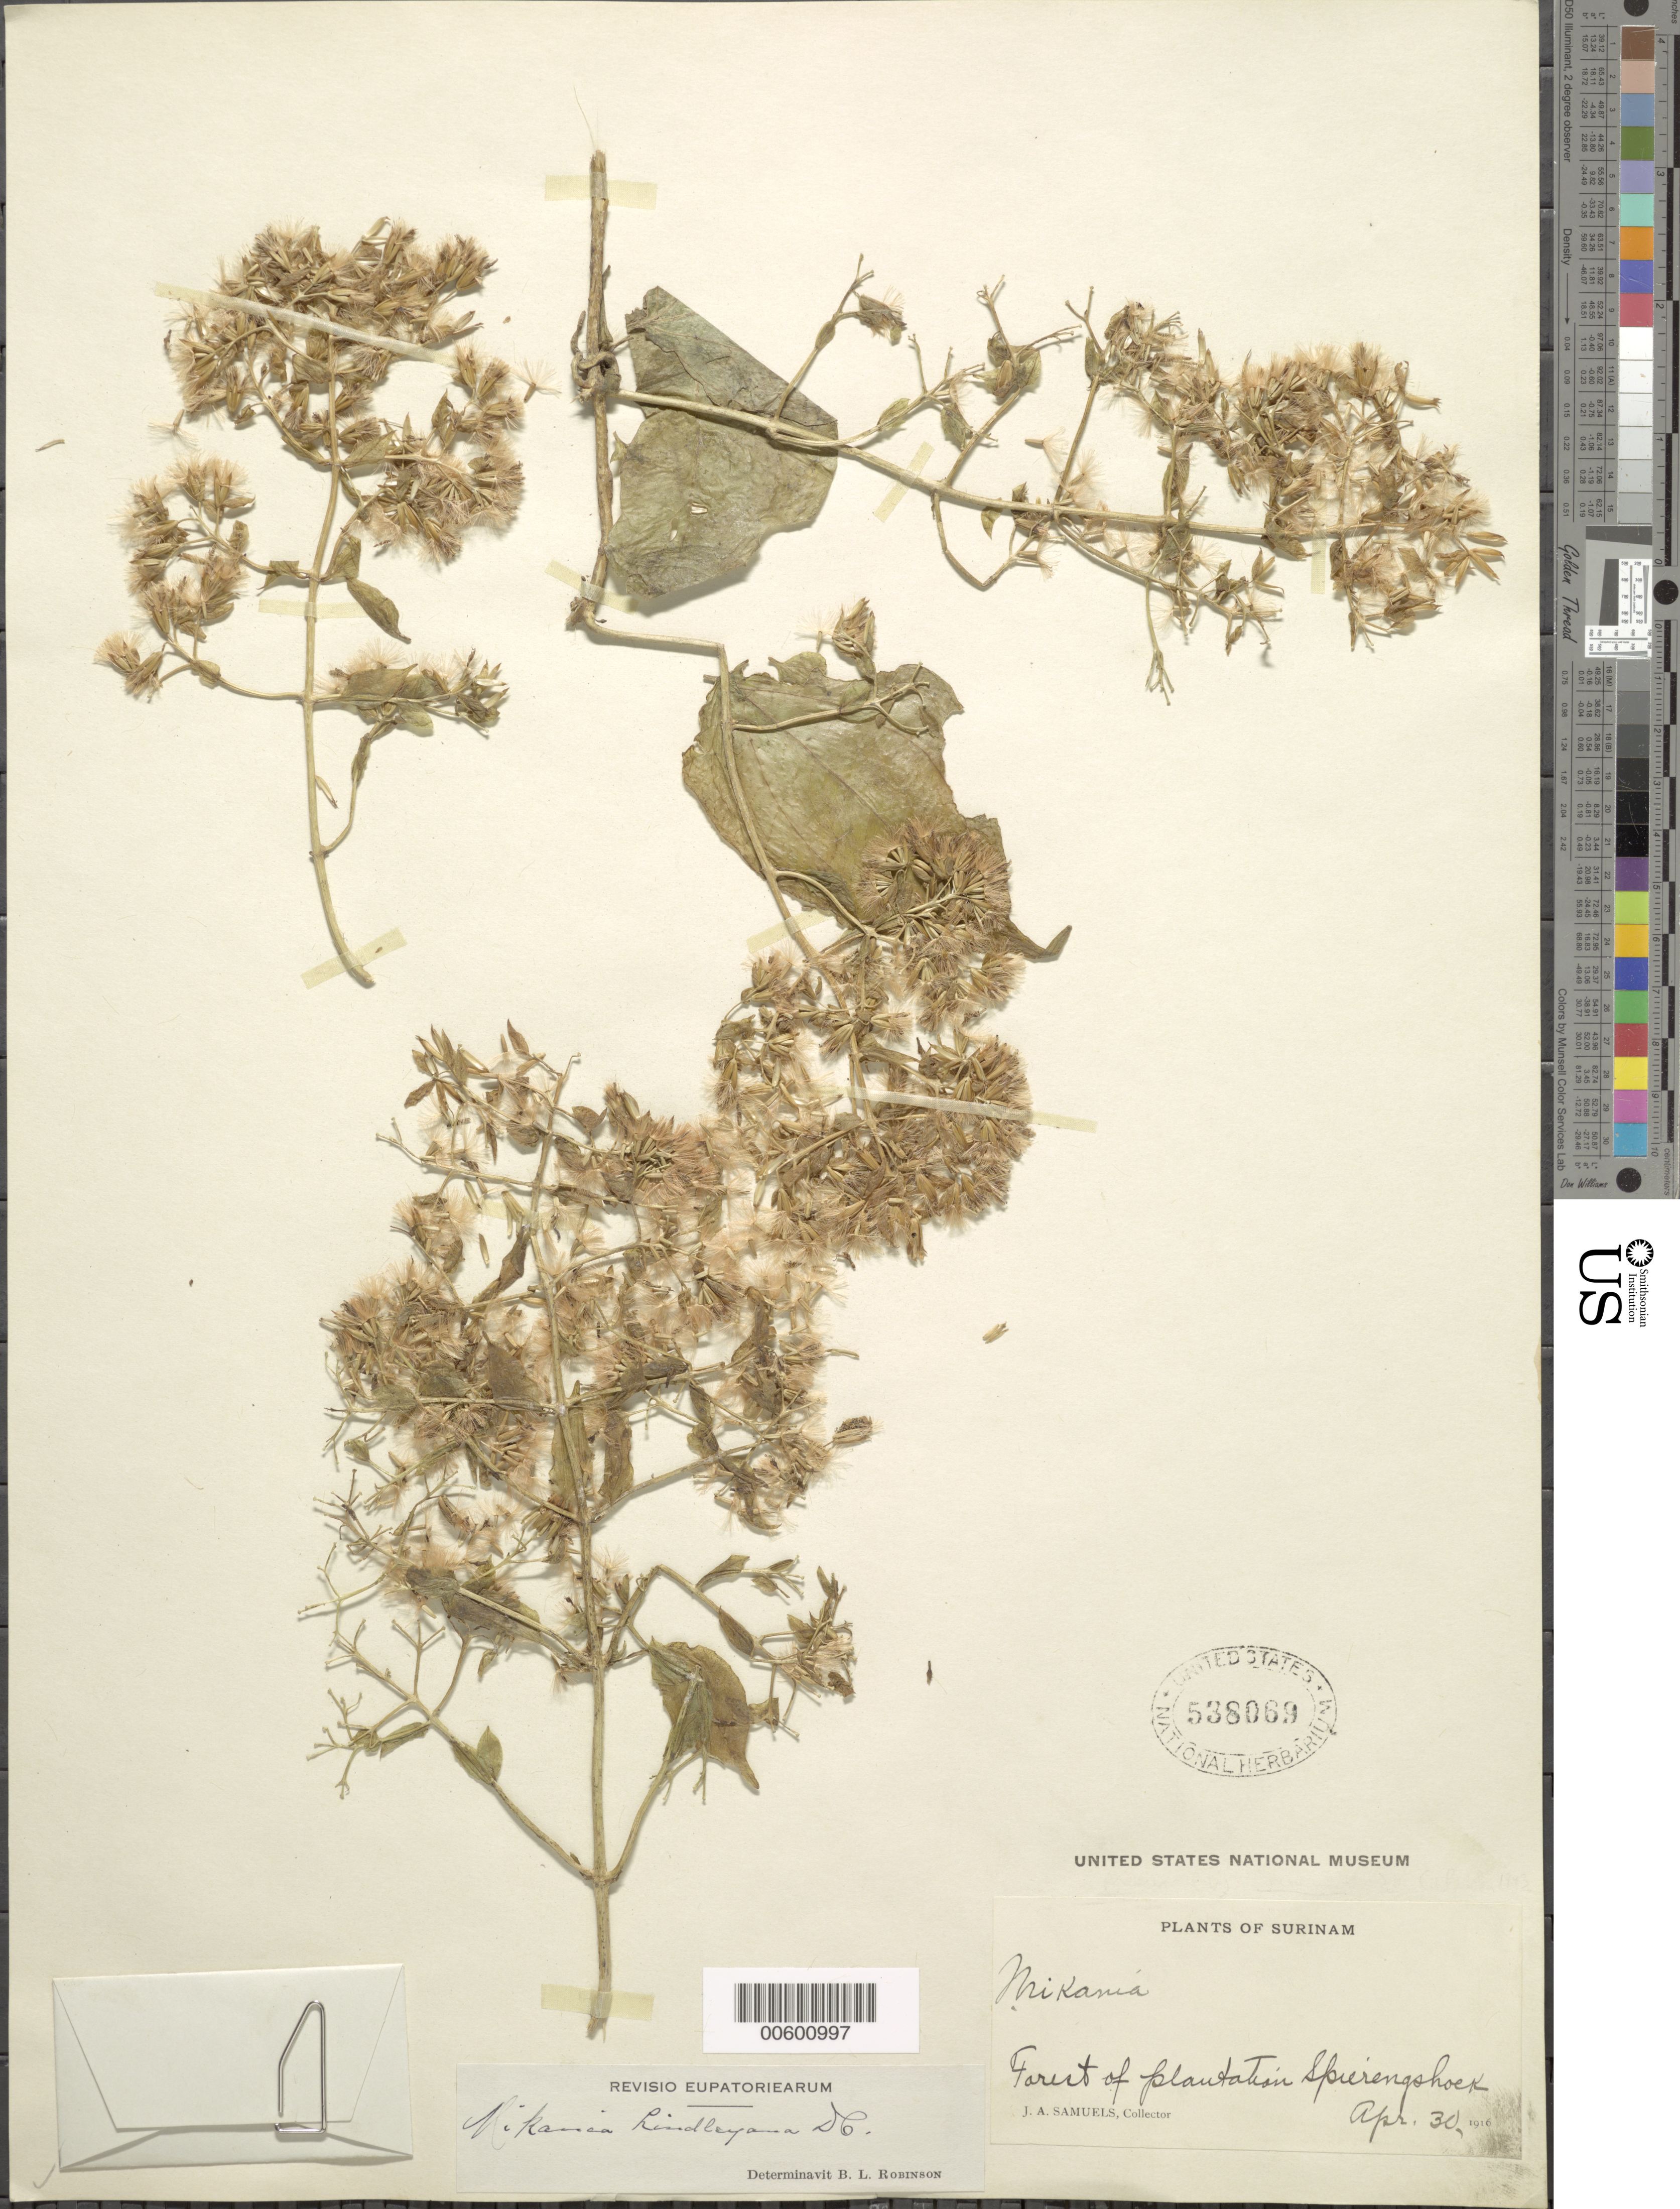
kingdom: Plantae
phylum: Tracheophyta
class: Magnoliopsida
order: Asterales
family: Asteraceae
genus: Mikania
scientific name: Mikania lindleyana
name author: DC.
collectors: J. A. Samuels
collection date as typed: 30-Apr-16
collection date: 1916-04-30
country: Suriname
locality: Spierengshoek Plantation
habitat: Forest of plantation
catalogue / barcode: US 538069